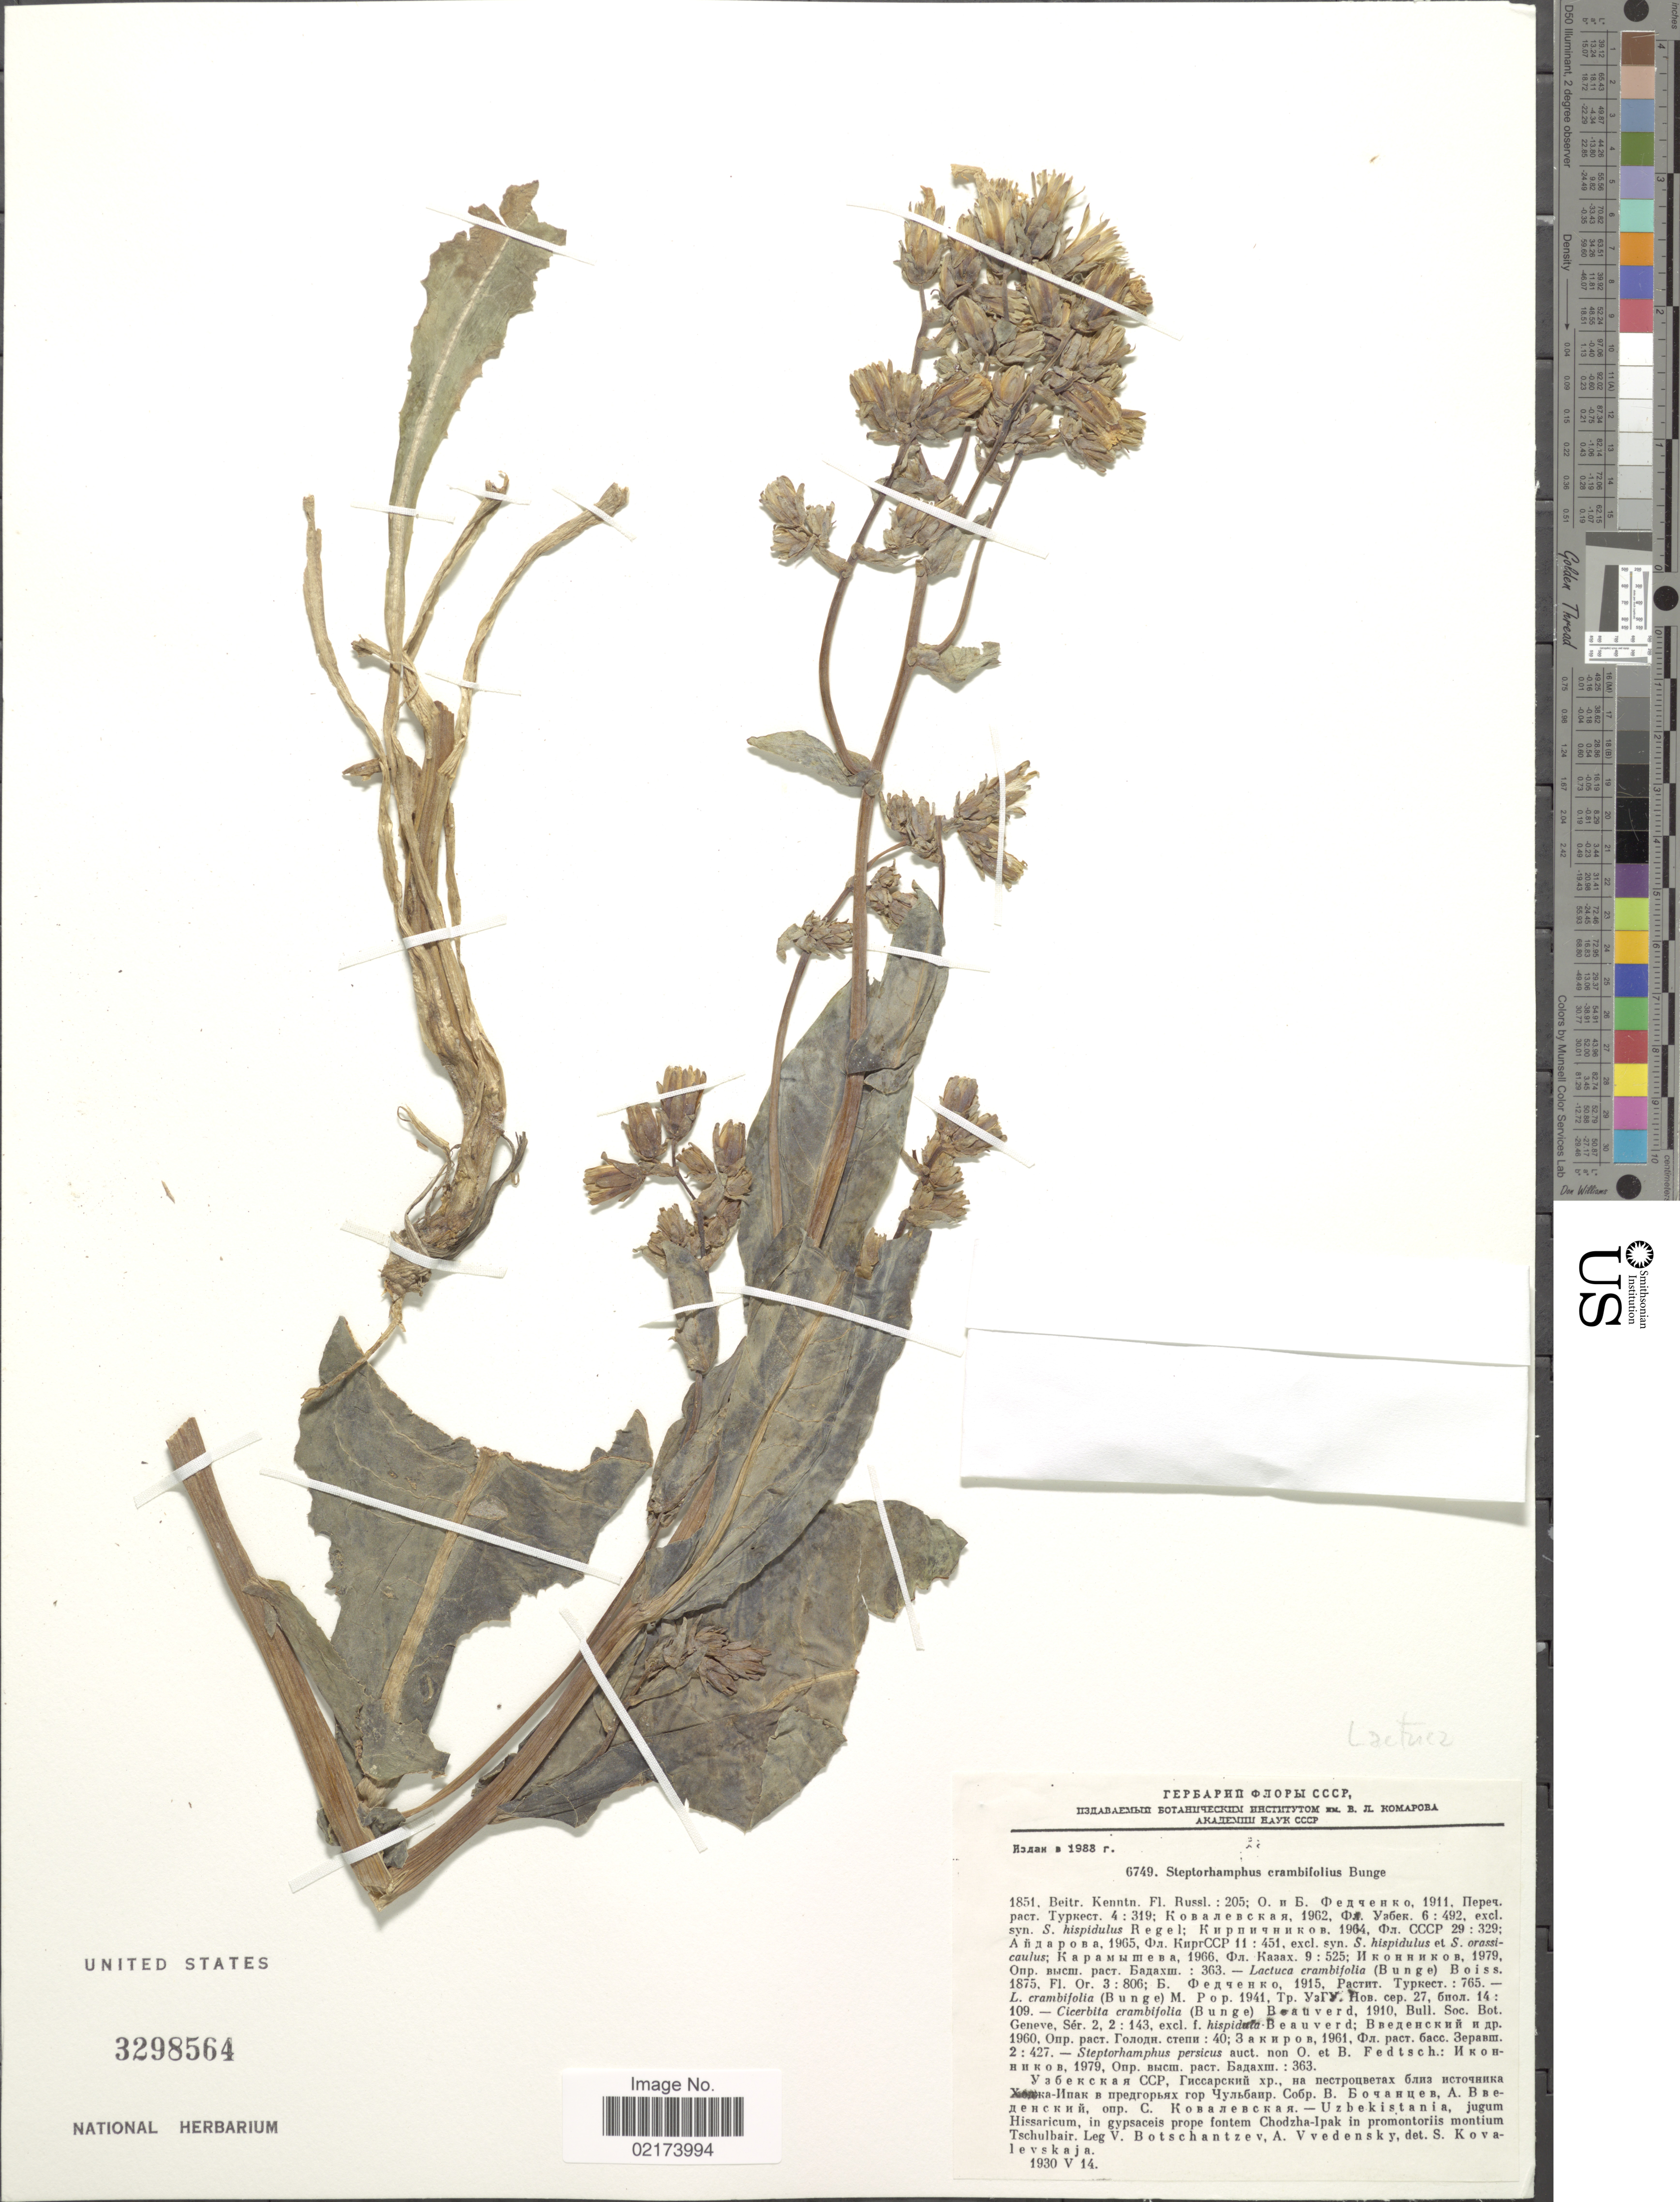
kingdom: Plantae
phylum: Tracheophyta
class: Magnoliopsida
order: Asterales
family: Asteraceae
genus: Lactuca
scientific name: Lactuca crambifolia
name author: (Bunge) Boiss.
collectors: V. P. Botschantzev & A. Vvedensky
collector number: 6749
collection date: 1930-05-14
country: Uzbekistan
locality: Uzbekistania, jugum Hissaricum, prope fontem Chodzha-Ipak, montium Tschulbair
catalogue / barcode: US 3298564